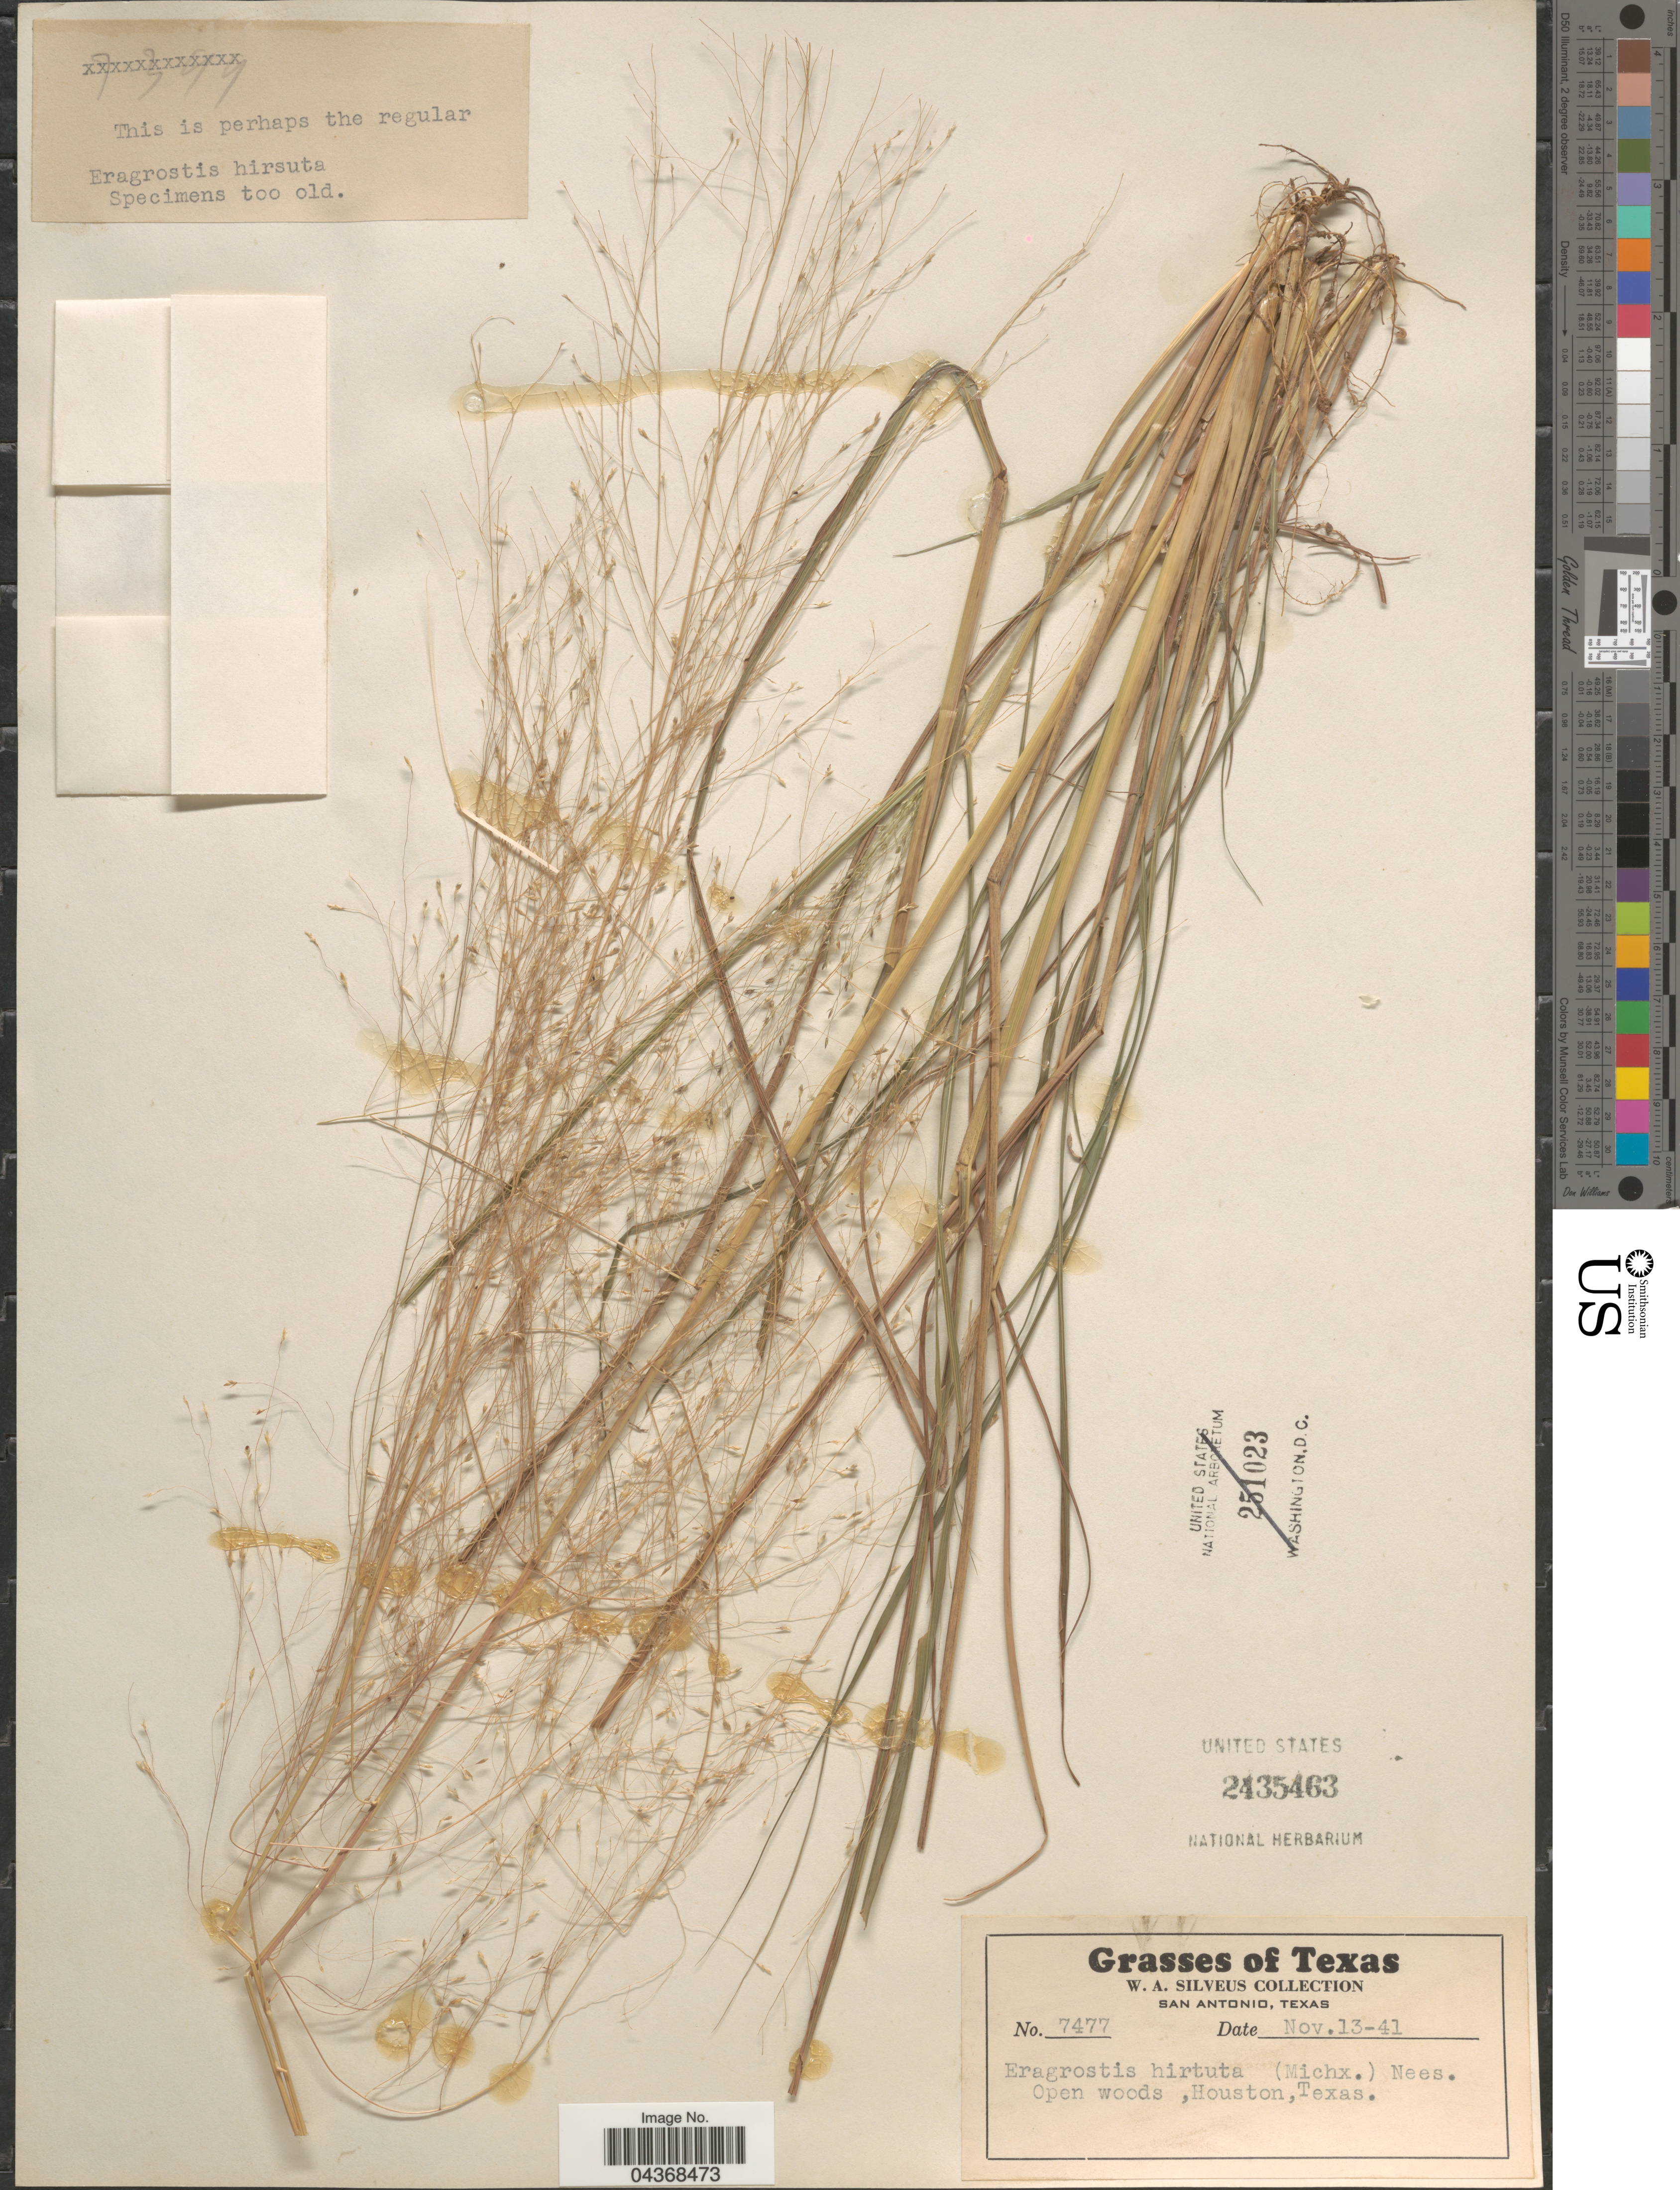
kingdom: Plantae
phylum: Tracheophyta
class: Liliopsida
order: Poales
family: Poaceae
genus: Eragrostis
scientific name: Eragrostis hirsuta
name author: (Michx.) Nees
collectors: W. Silveus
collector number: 7477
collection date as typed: Transcribed d/m/y: 13/11/41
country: United States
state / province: Texas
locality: Houston.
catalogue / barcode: US 2435463